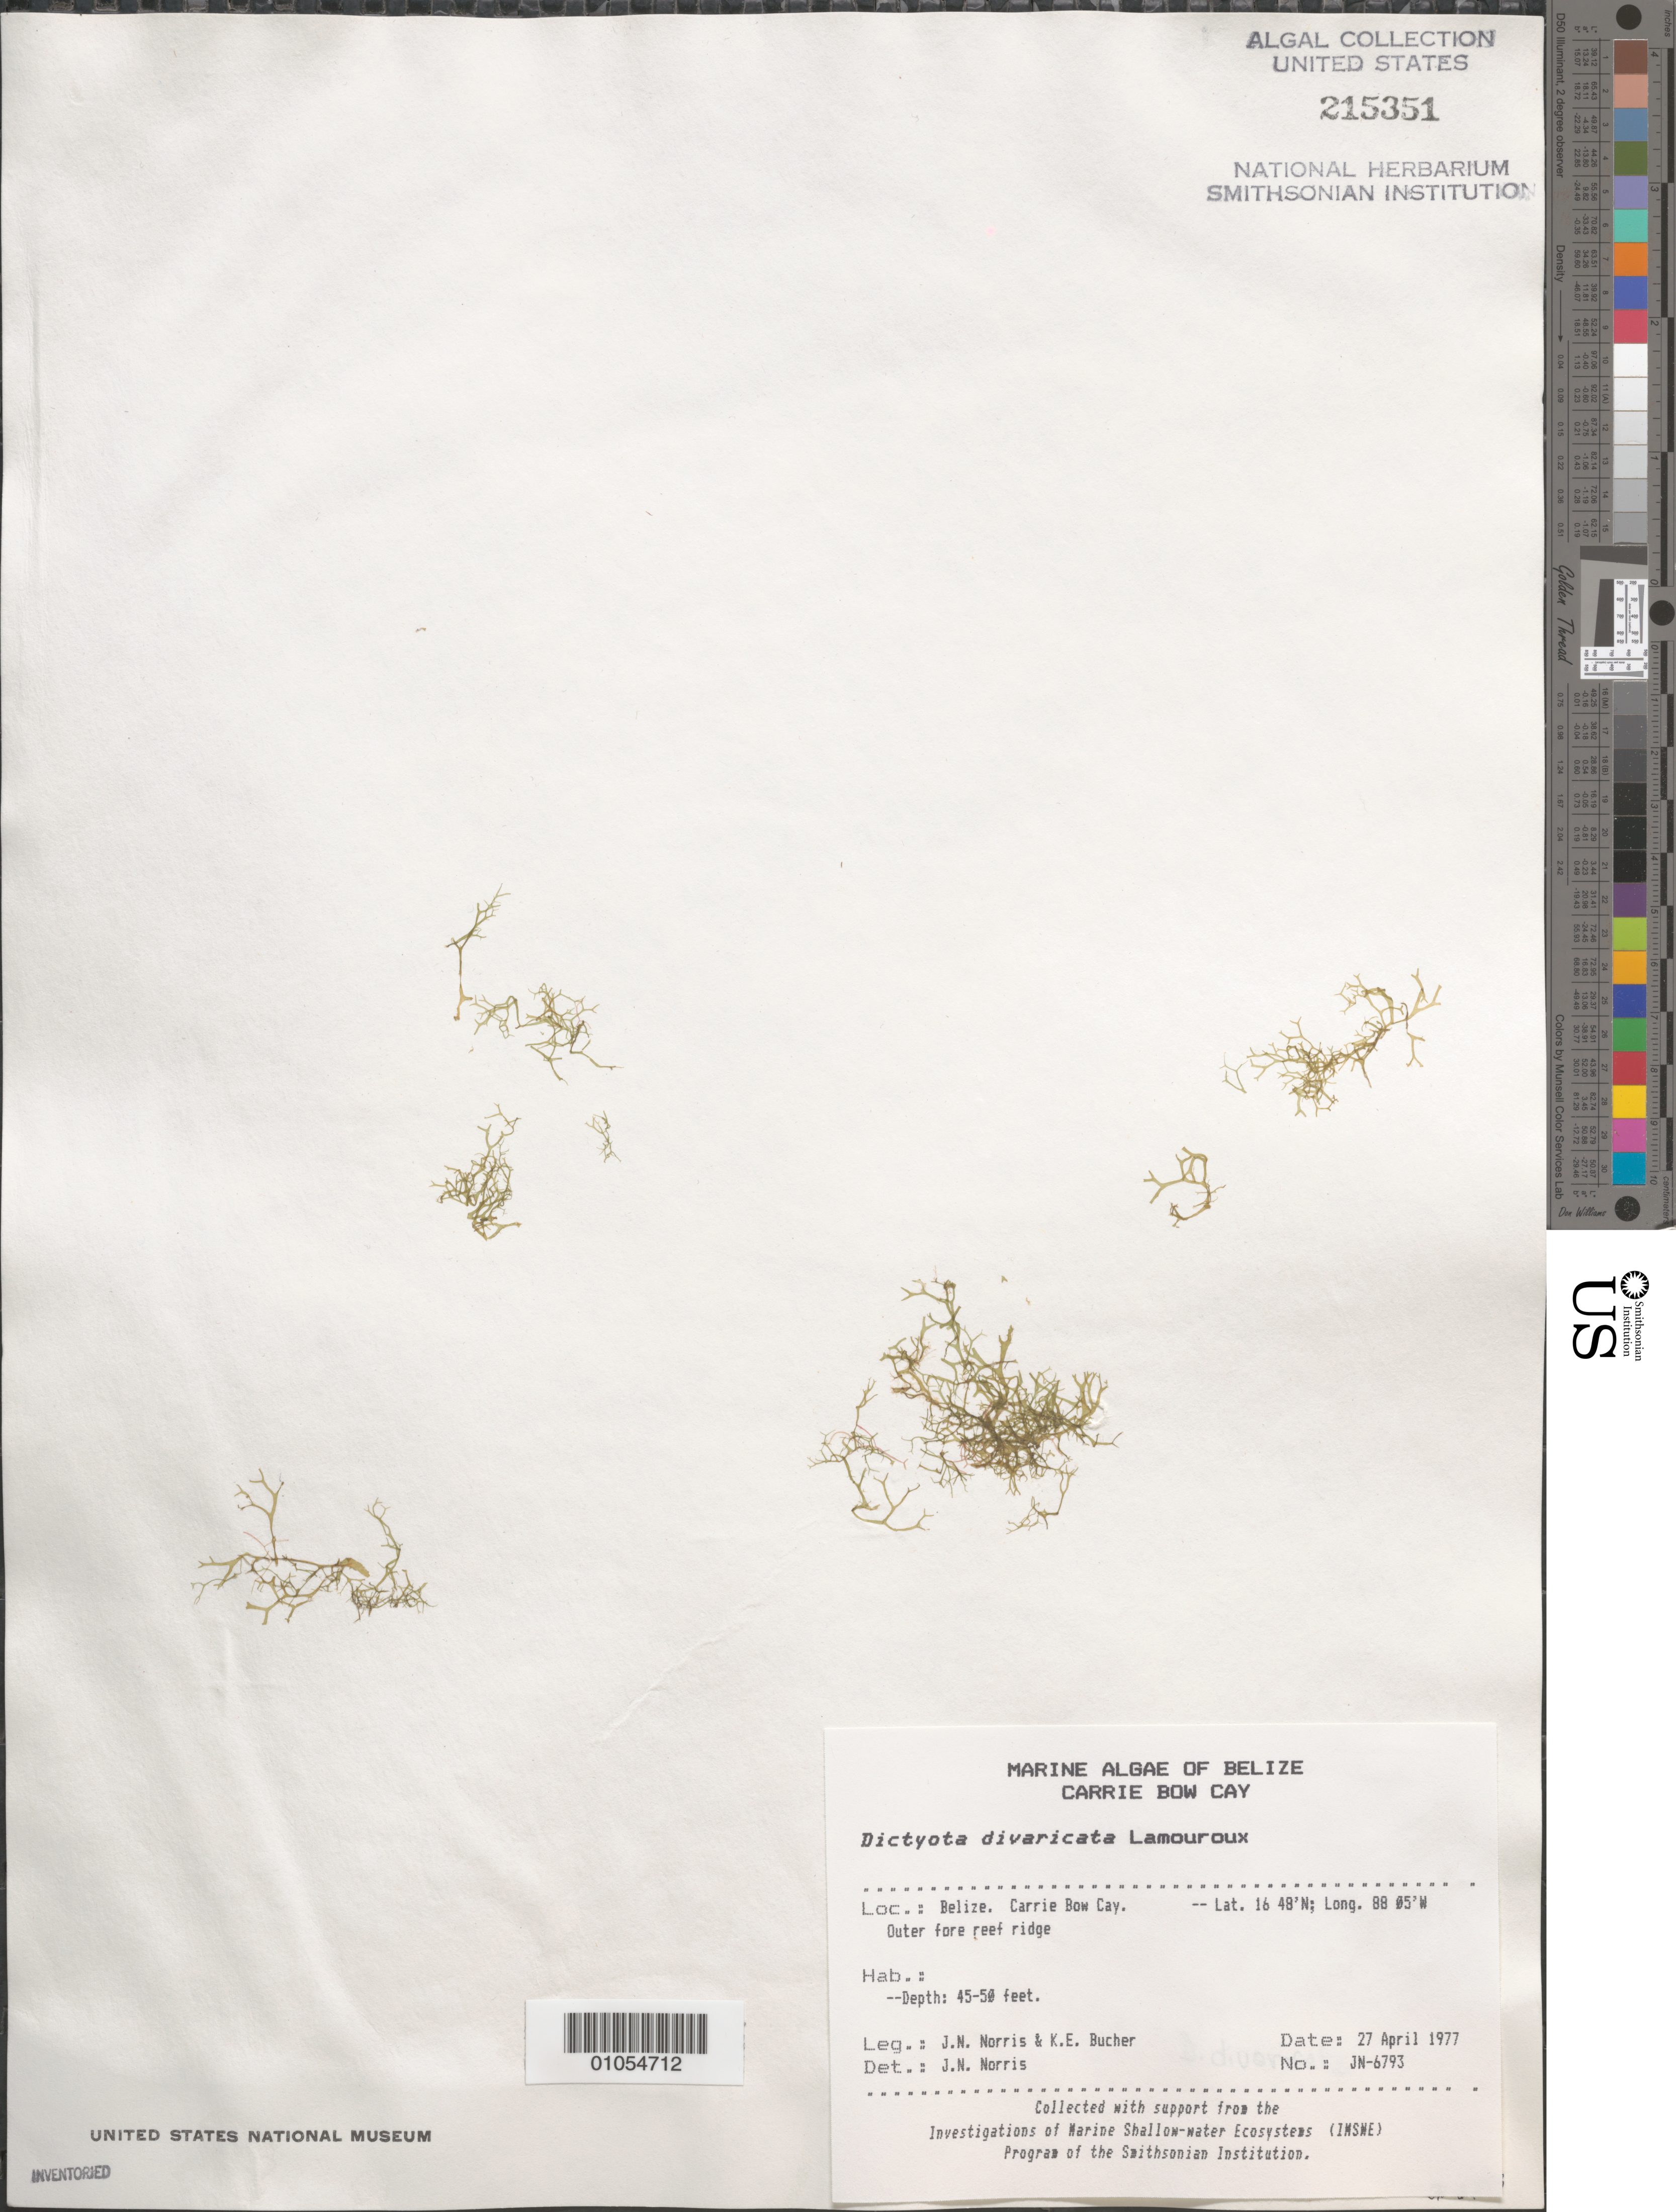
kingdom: Chromista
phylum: Ochrophyta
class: Phaeophyceae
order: Dictyotales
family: Dictyotaceae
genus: Dictyota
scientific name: Dictyota divaricata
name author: J.V.Lamouroux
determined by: Norris, James N.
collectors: J. N. Norris & K. E. Bucher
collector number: JN-6793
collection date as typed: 27 Apr 1977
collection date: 1977-04-27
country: Belize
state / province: Stann Creek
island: Carrie Bow Cay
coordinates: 16 48'N, 88 05'W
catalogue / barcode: US 215351